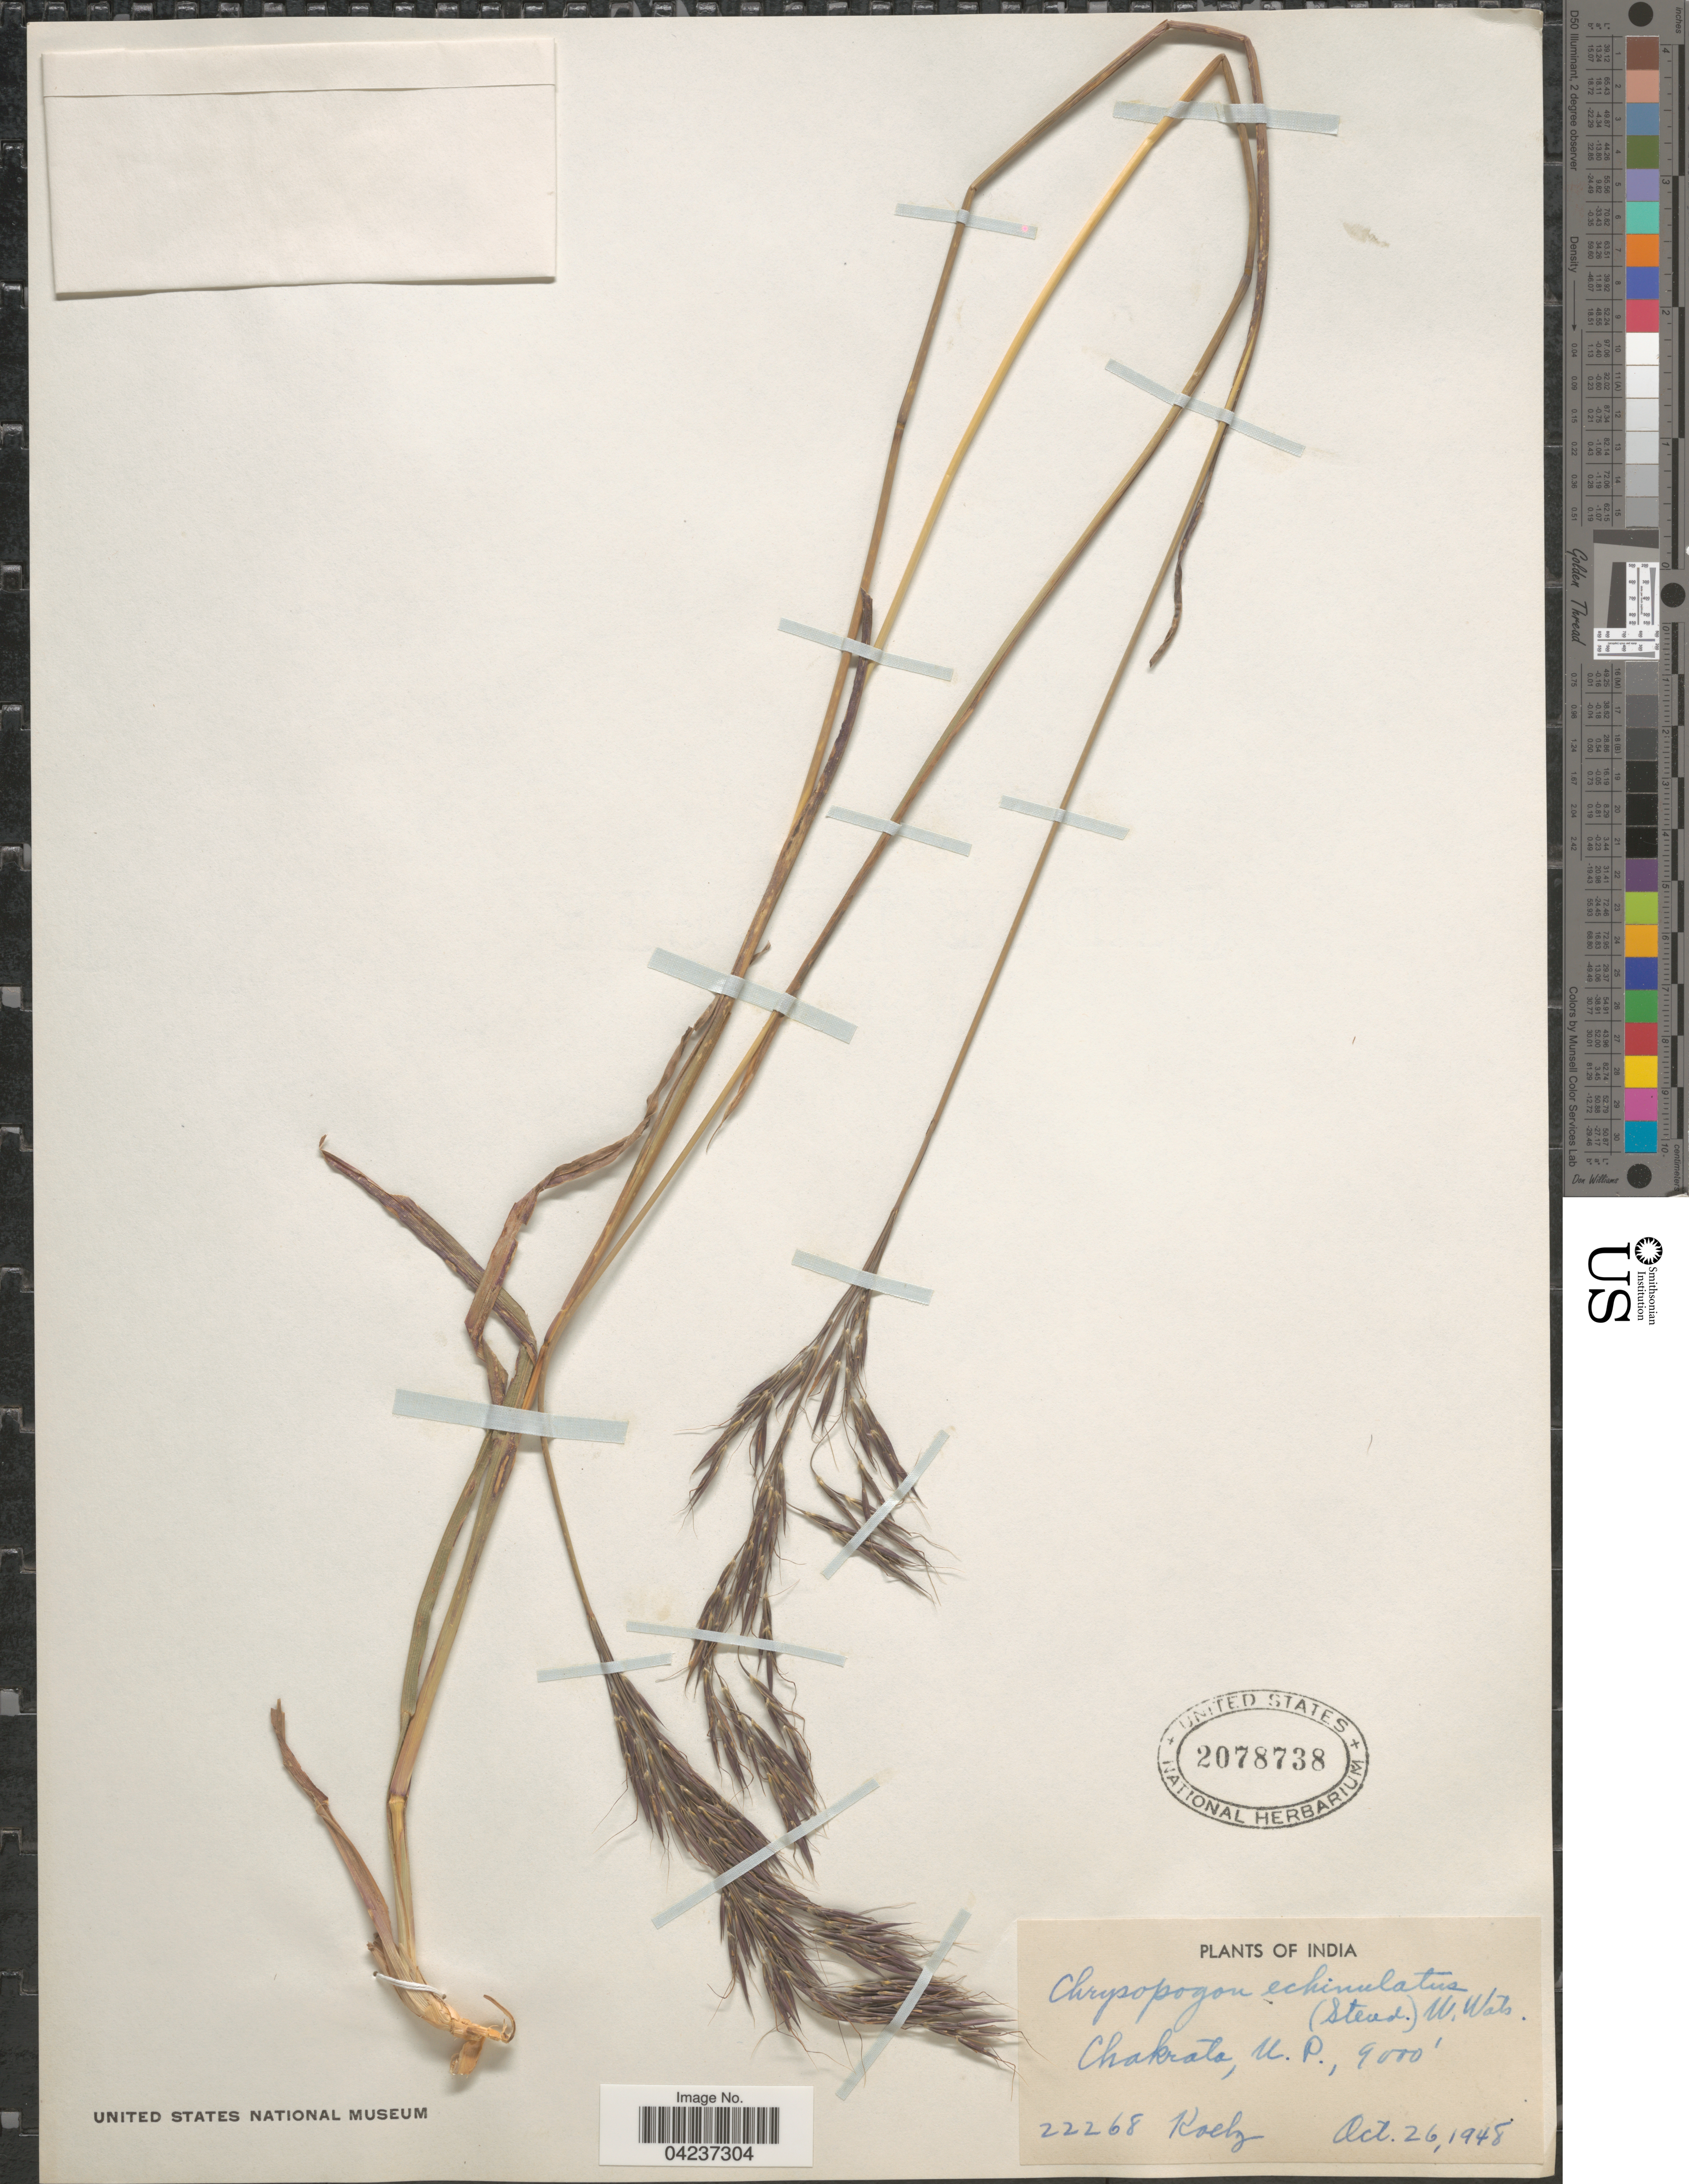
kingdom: Plantae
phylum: Tracheophyta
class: Liliopsida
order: Poales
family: Poaceae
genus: Chrysopogon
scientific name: Chrysopogon hackelii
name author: (Hook. f.) C.E.C. Fisch.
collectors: Koelz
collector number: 22268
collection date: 1948-10-26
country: India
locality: Chakrata, U.P.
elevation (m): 2743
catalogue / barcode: US 2078738